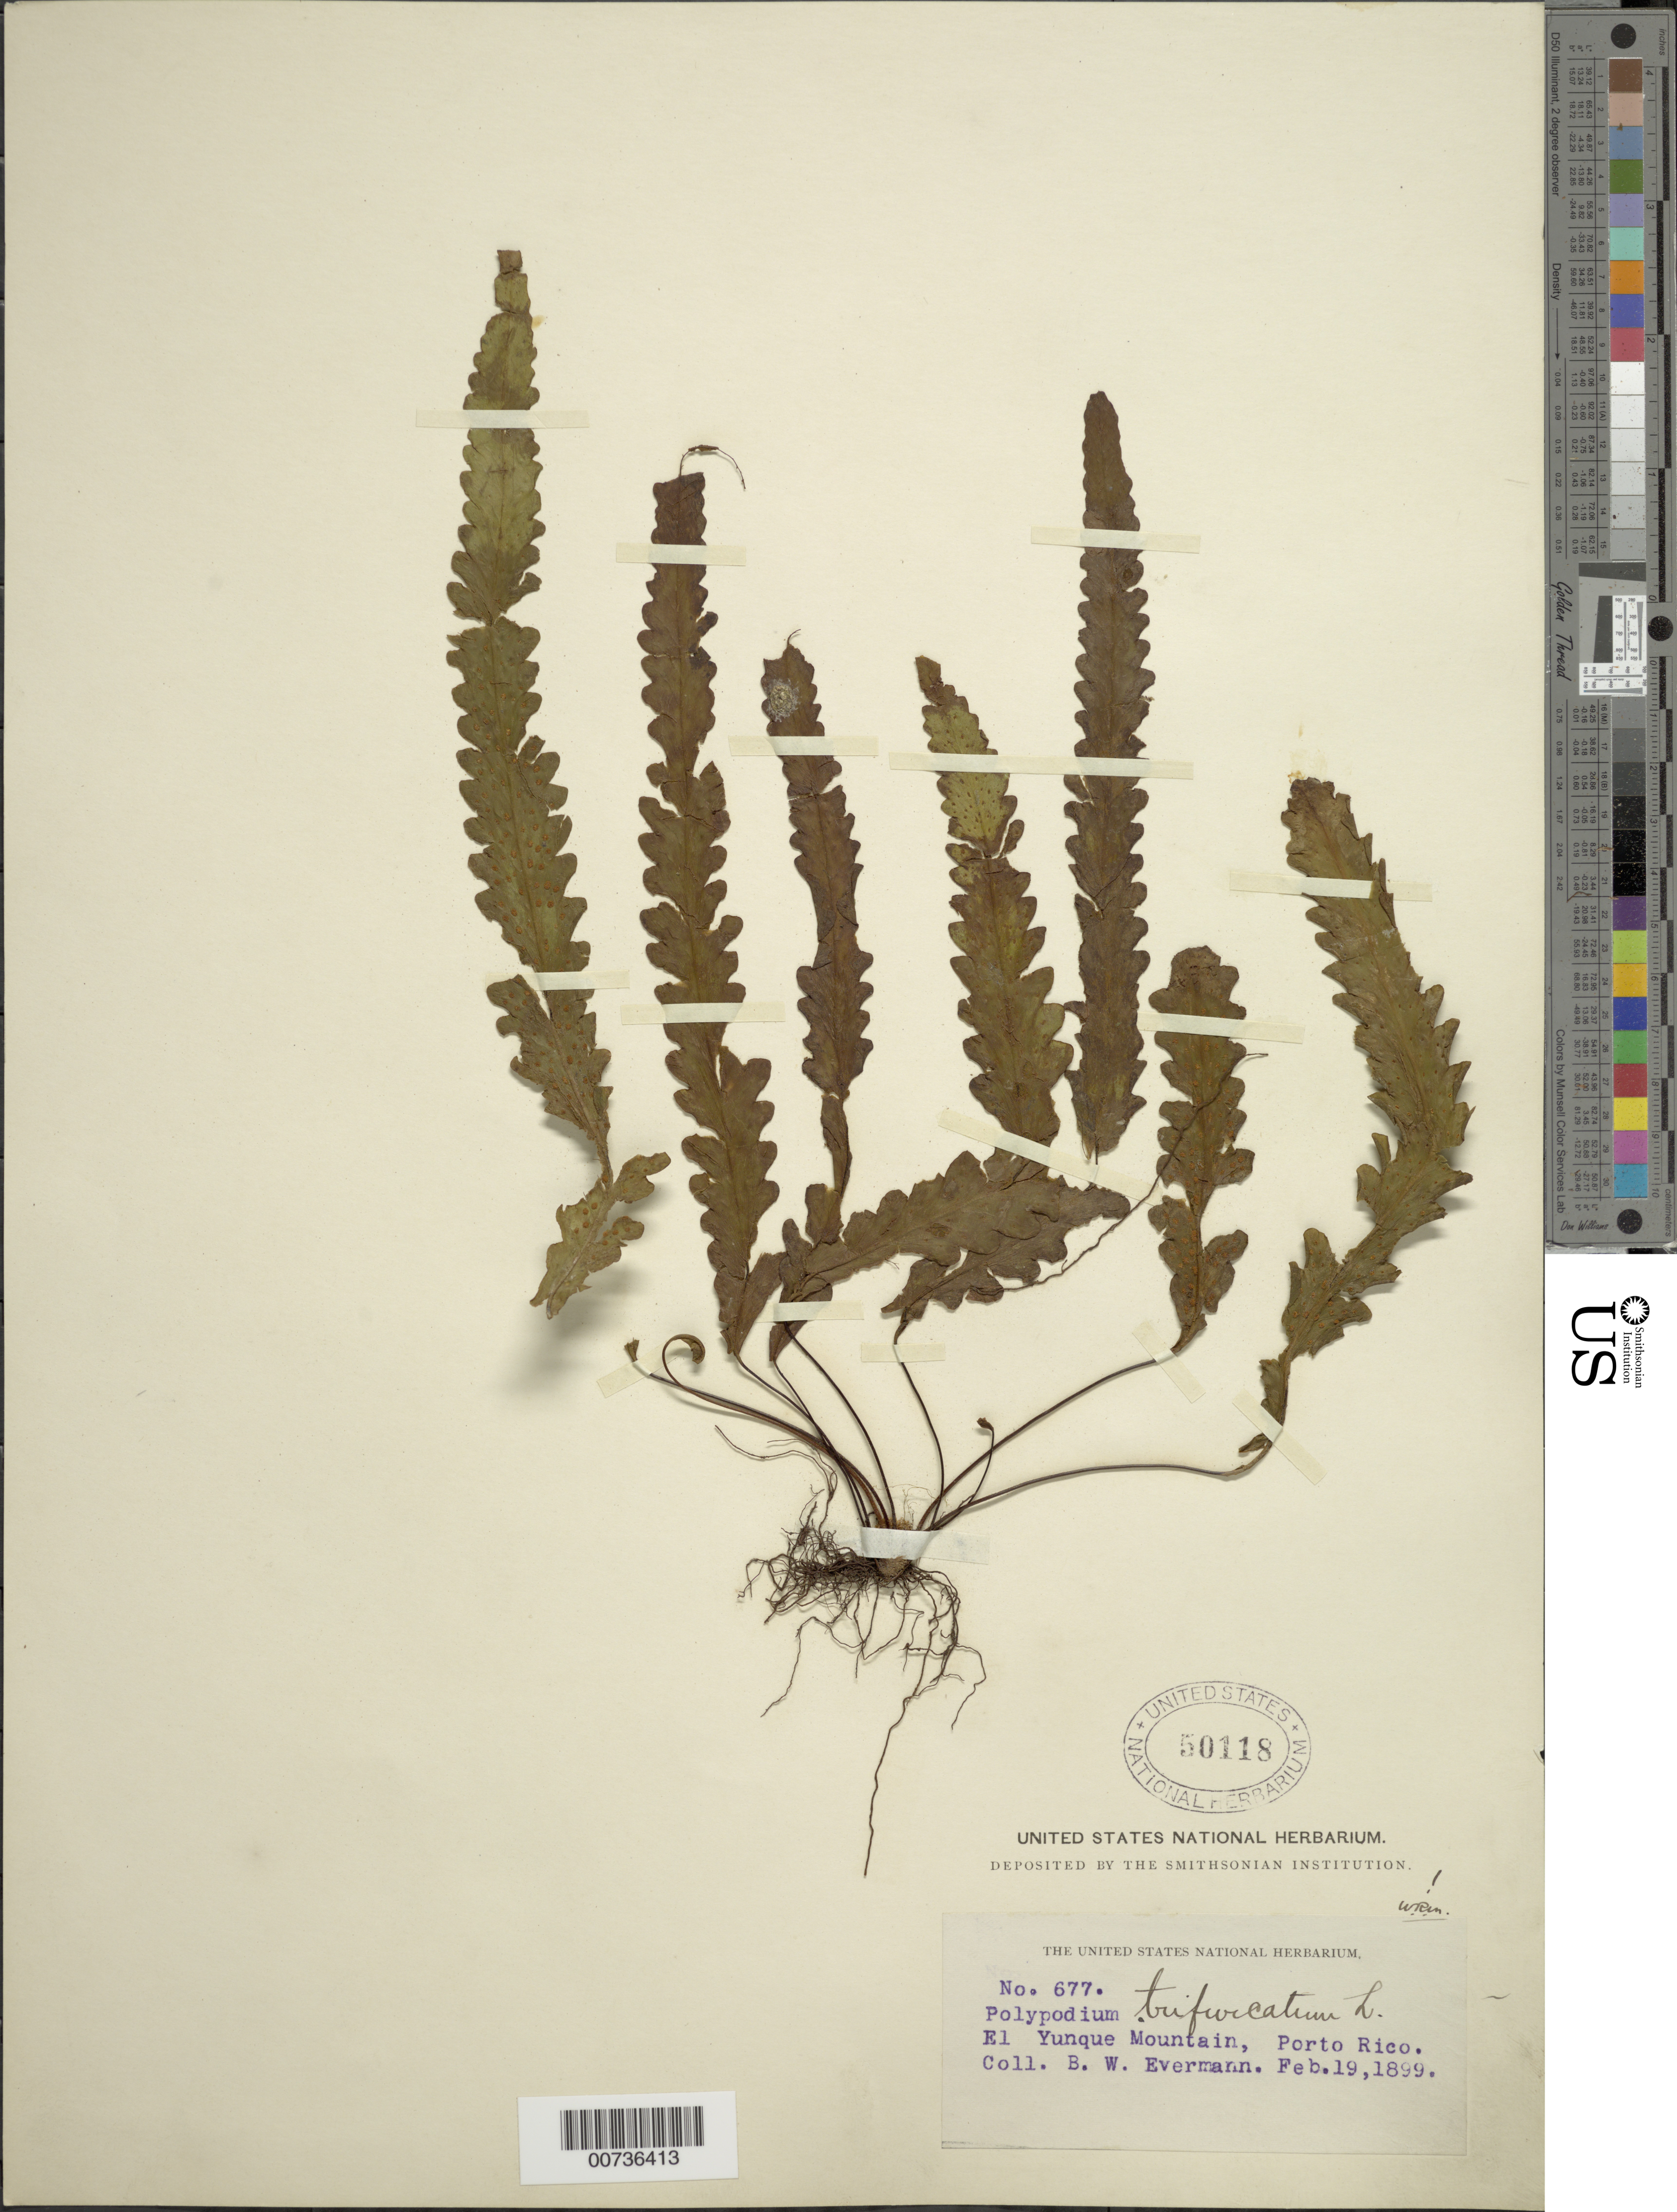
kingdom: Plantae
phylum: Tracheophyta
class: Polypodiopsida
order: Polypodiales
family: Polypodiaceae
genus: Enterosora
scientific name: Enterosora trifurcata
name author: (L.) L.E. Bishop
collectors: B. W. Evermann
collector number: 677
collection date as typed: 19 Feb 1899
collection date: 1899-02-19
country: Puerto Rico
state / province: Río Grande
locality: El Yunque Mountain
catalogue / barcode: US 50118